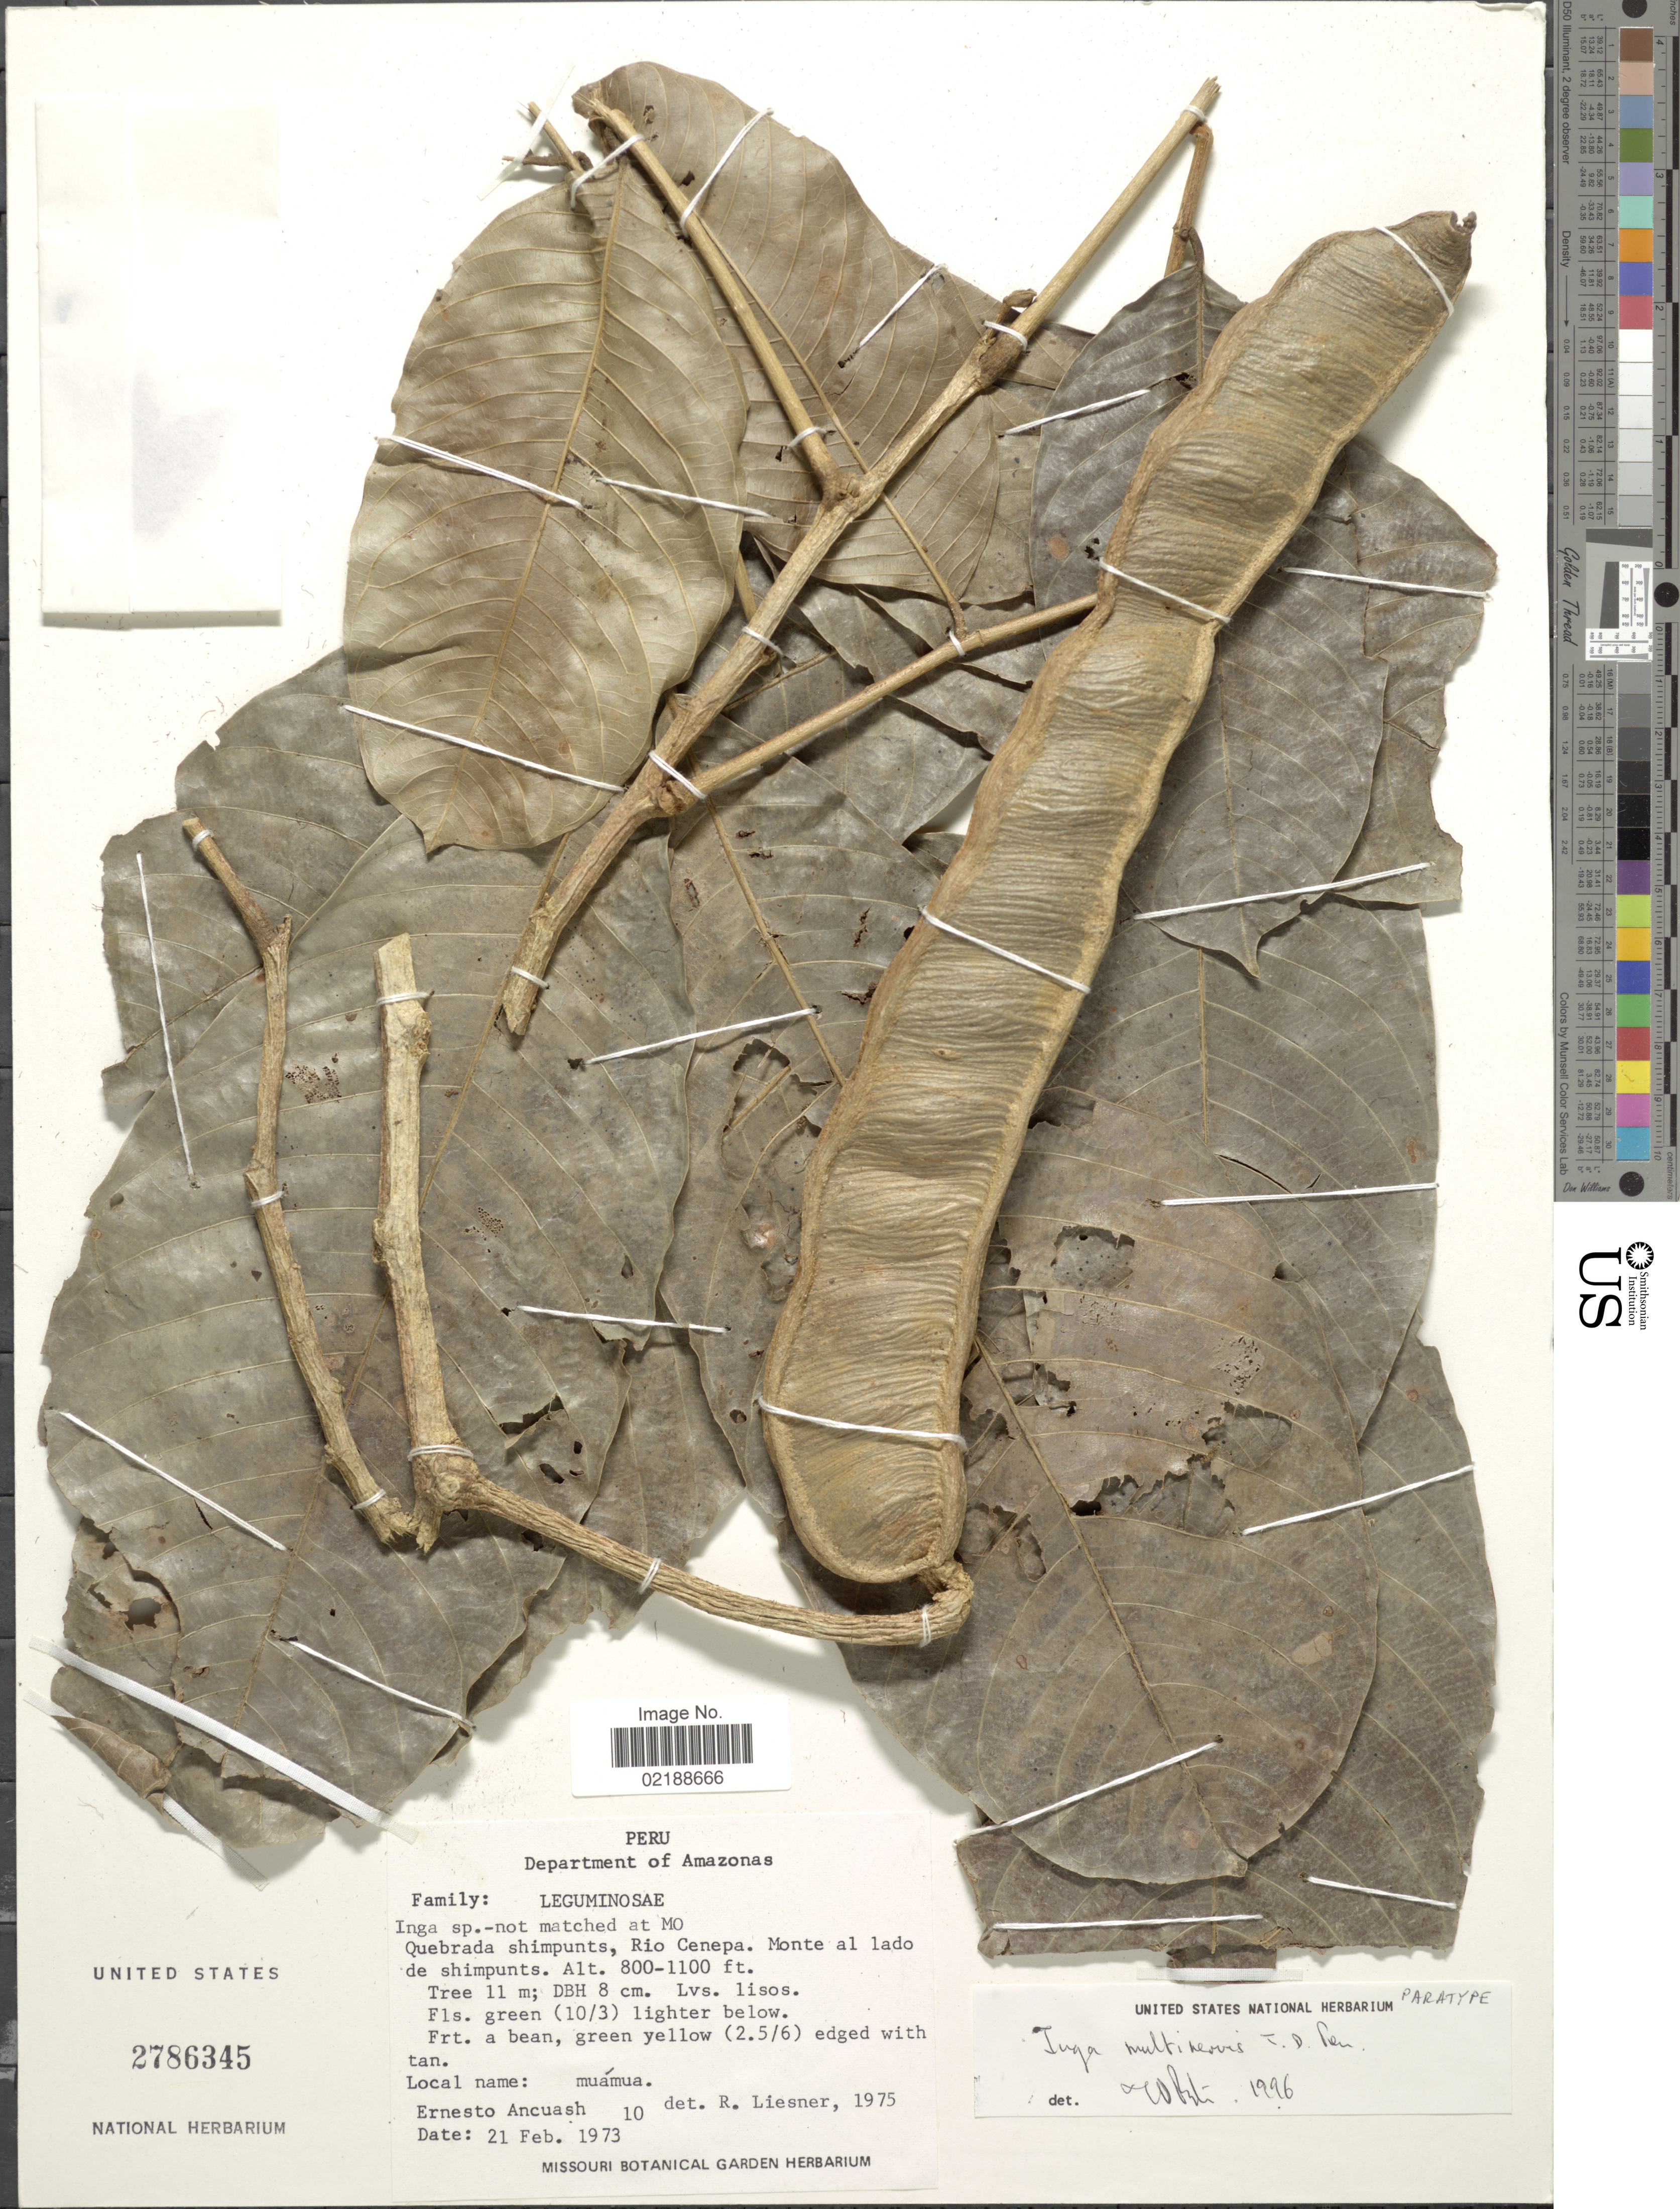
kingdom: Plantae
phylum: Tracheophyta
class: Magnoliopsida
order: Fabales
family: Fabaceae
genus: Inga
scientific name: Inga multinervis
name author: T.D. Penn.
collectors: E. Ancuash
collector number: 10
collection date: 1973-02-21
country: Peru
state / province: Amazonas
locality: Quebrada shimpunts, Rio Cenepa. Monte al lado de schimpunts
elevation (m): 244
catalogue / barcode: US 2786345